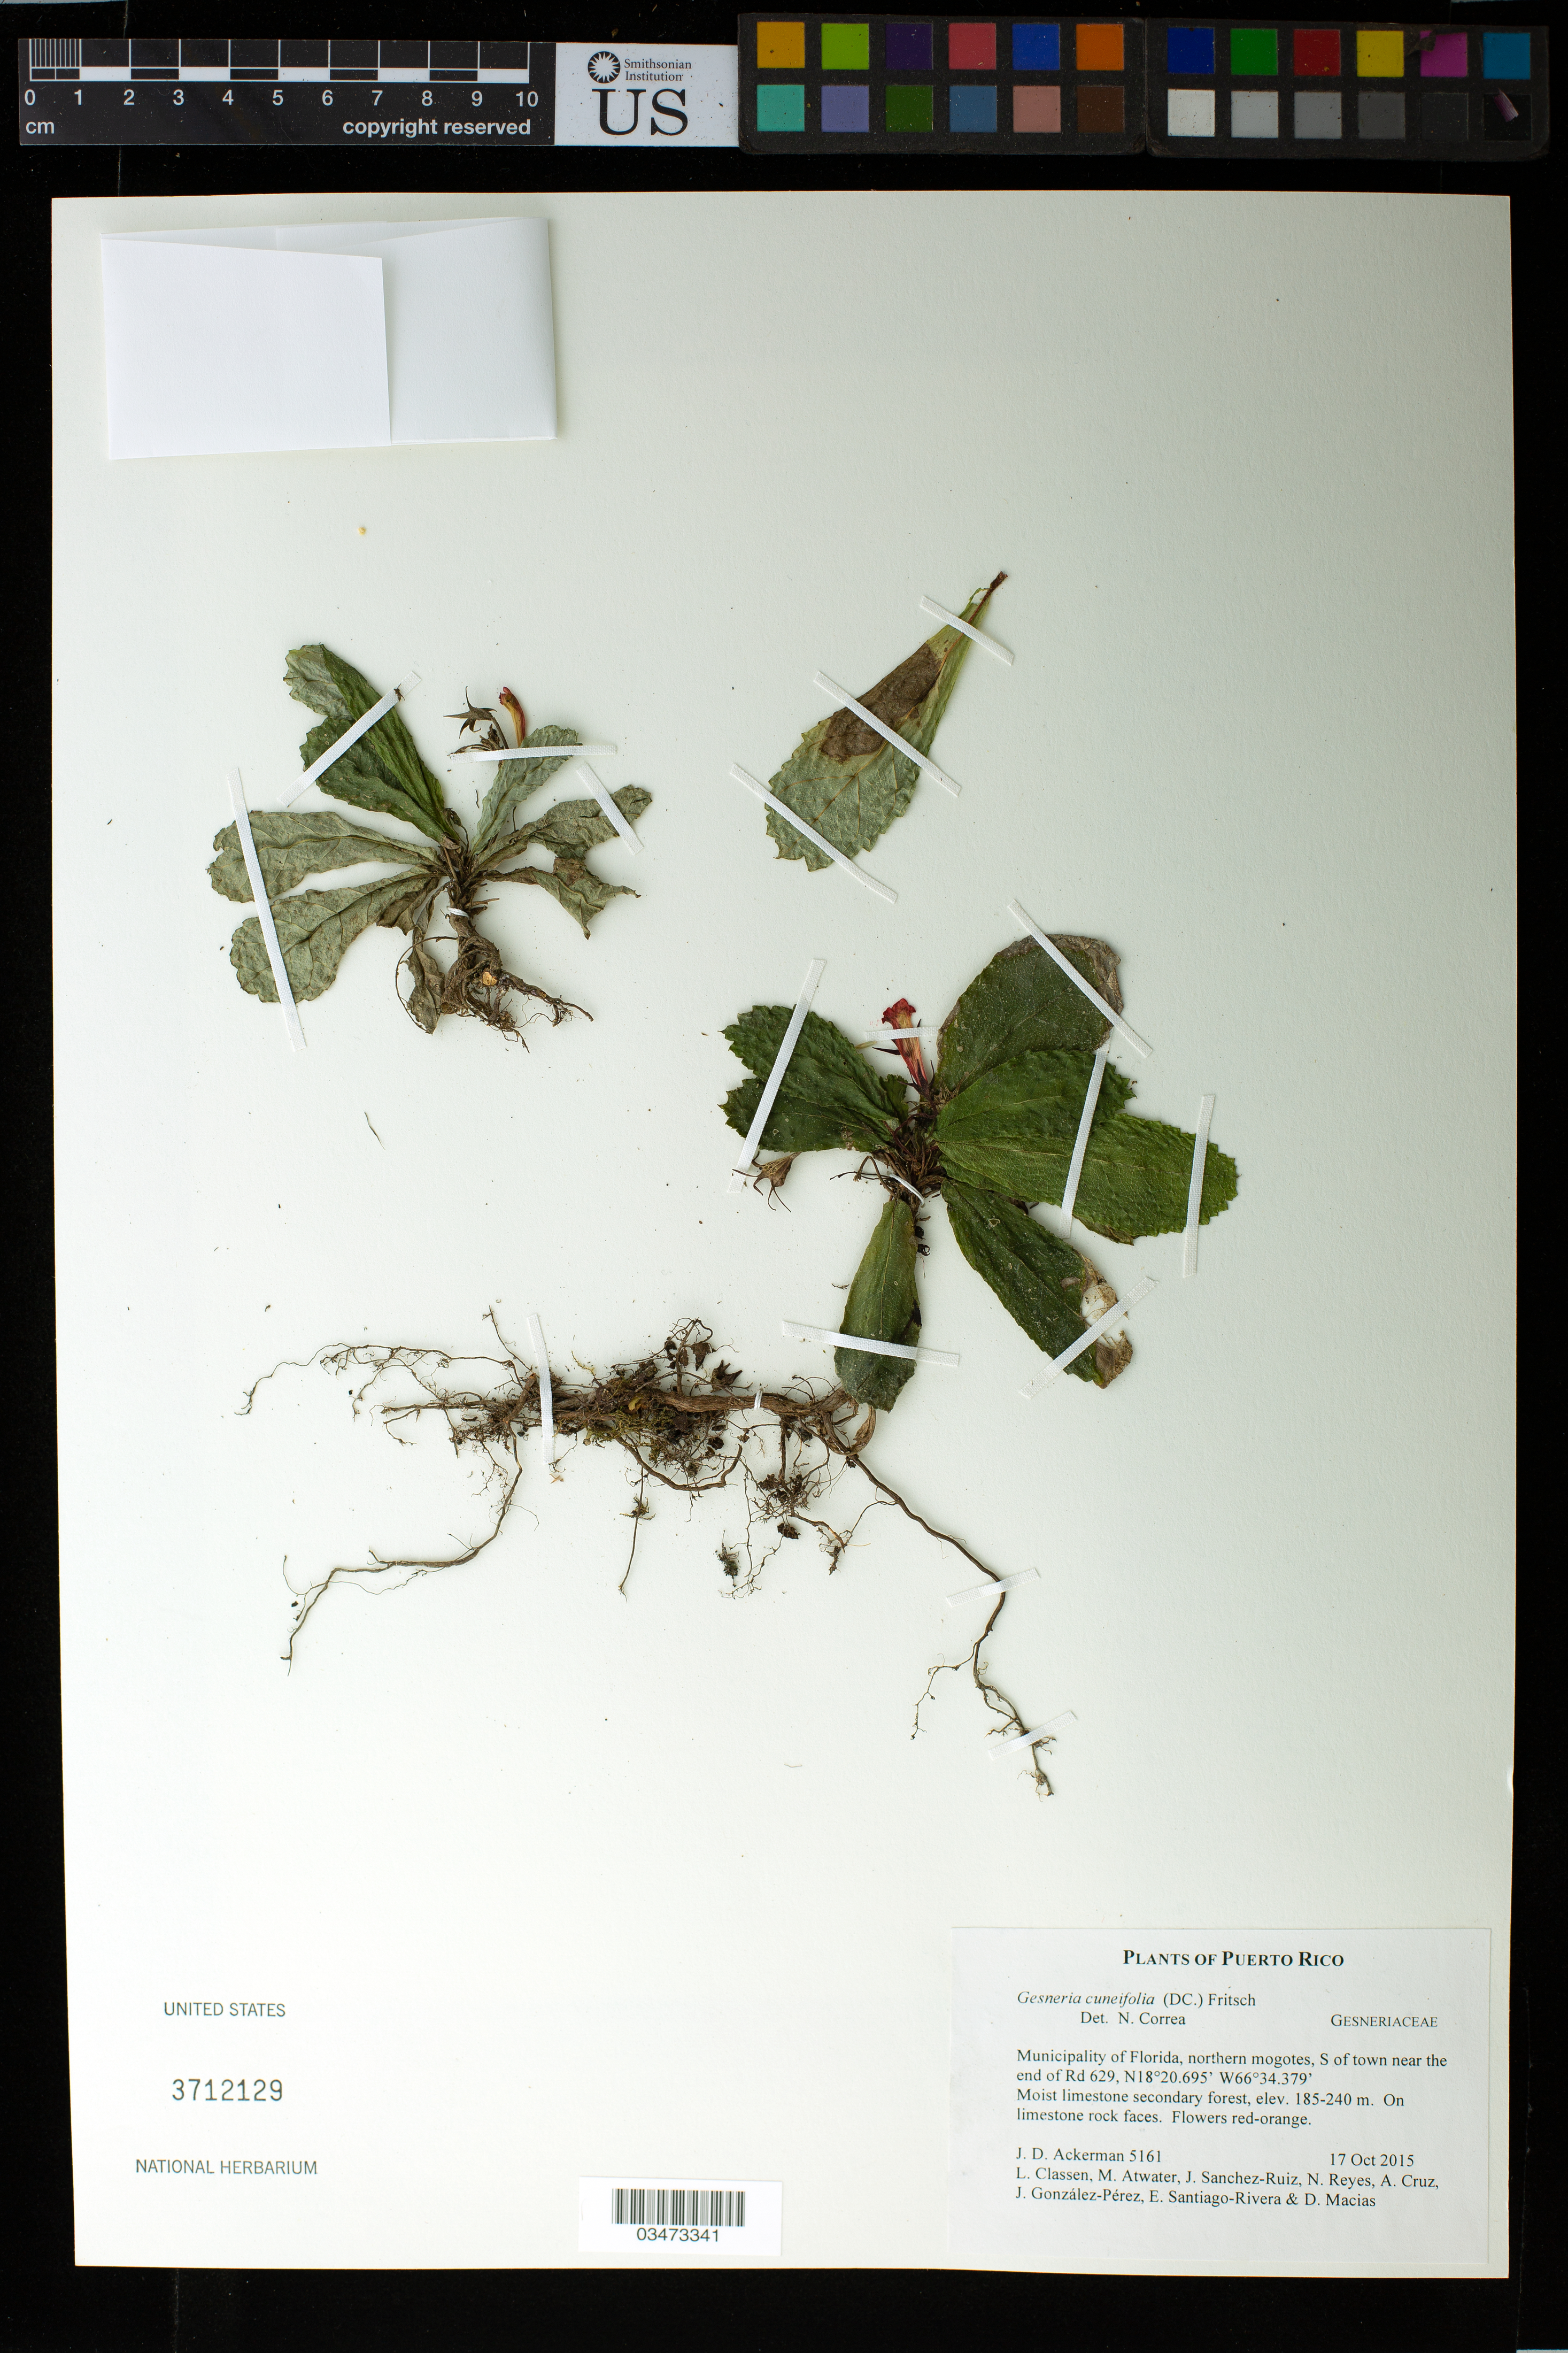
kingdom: Plantae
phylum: Tracheophyta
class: Magnoliopsida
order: Lamiales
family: Gesneriaceae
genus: Gesneria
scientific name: Gesneria cuneifolia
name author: (DC.) Fritsch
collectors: J. D. Ackerman et al.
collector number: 5161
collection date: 2015-10-17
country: Puerto Rico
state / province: Florida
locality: Municipality of Florida, northern mogotes, S of town near the end of Rd 629.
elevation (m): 185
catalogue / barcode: US 3712129